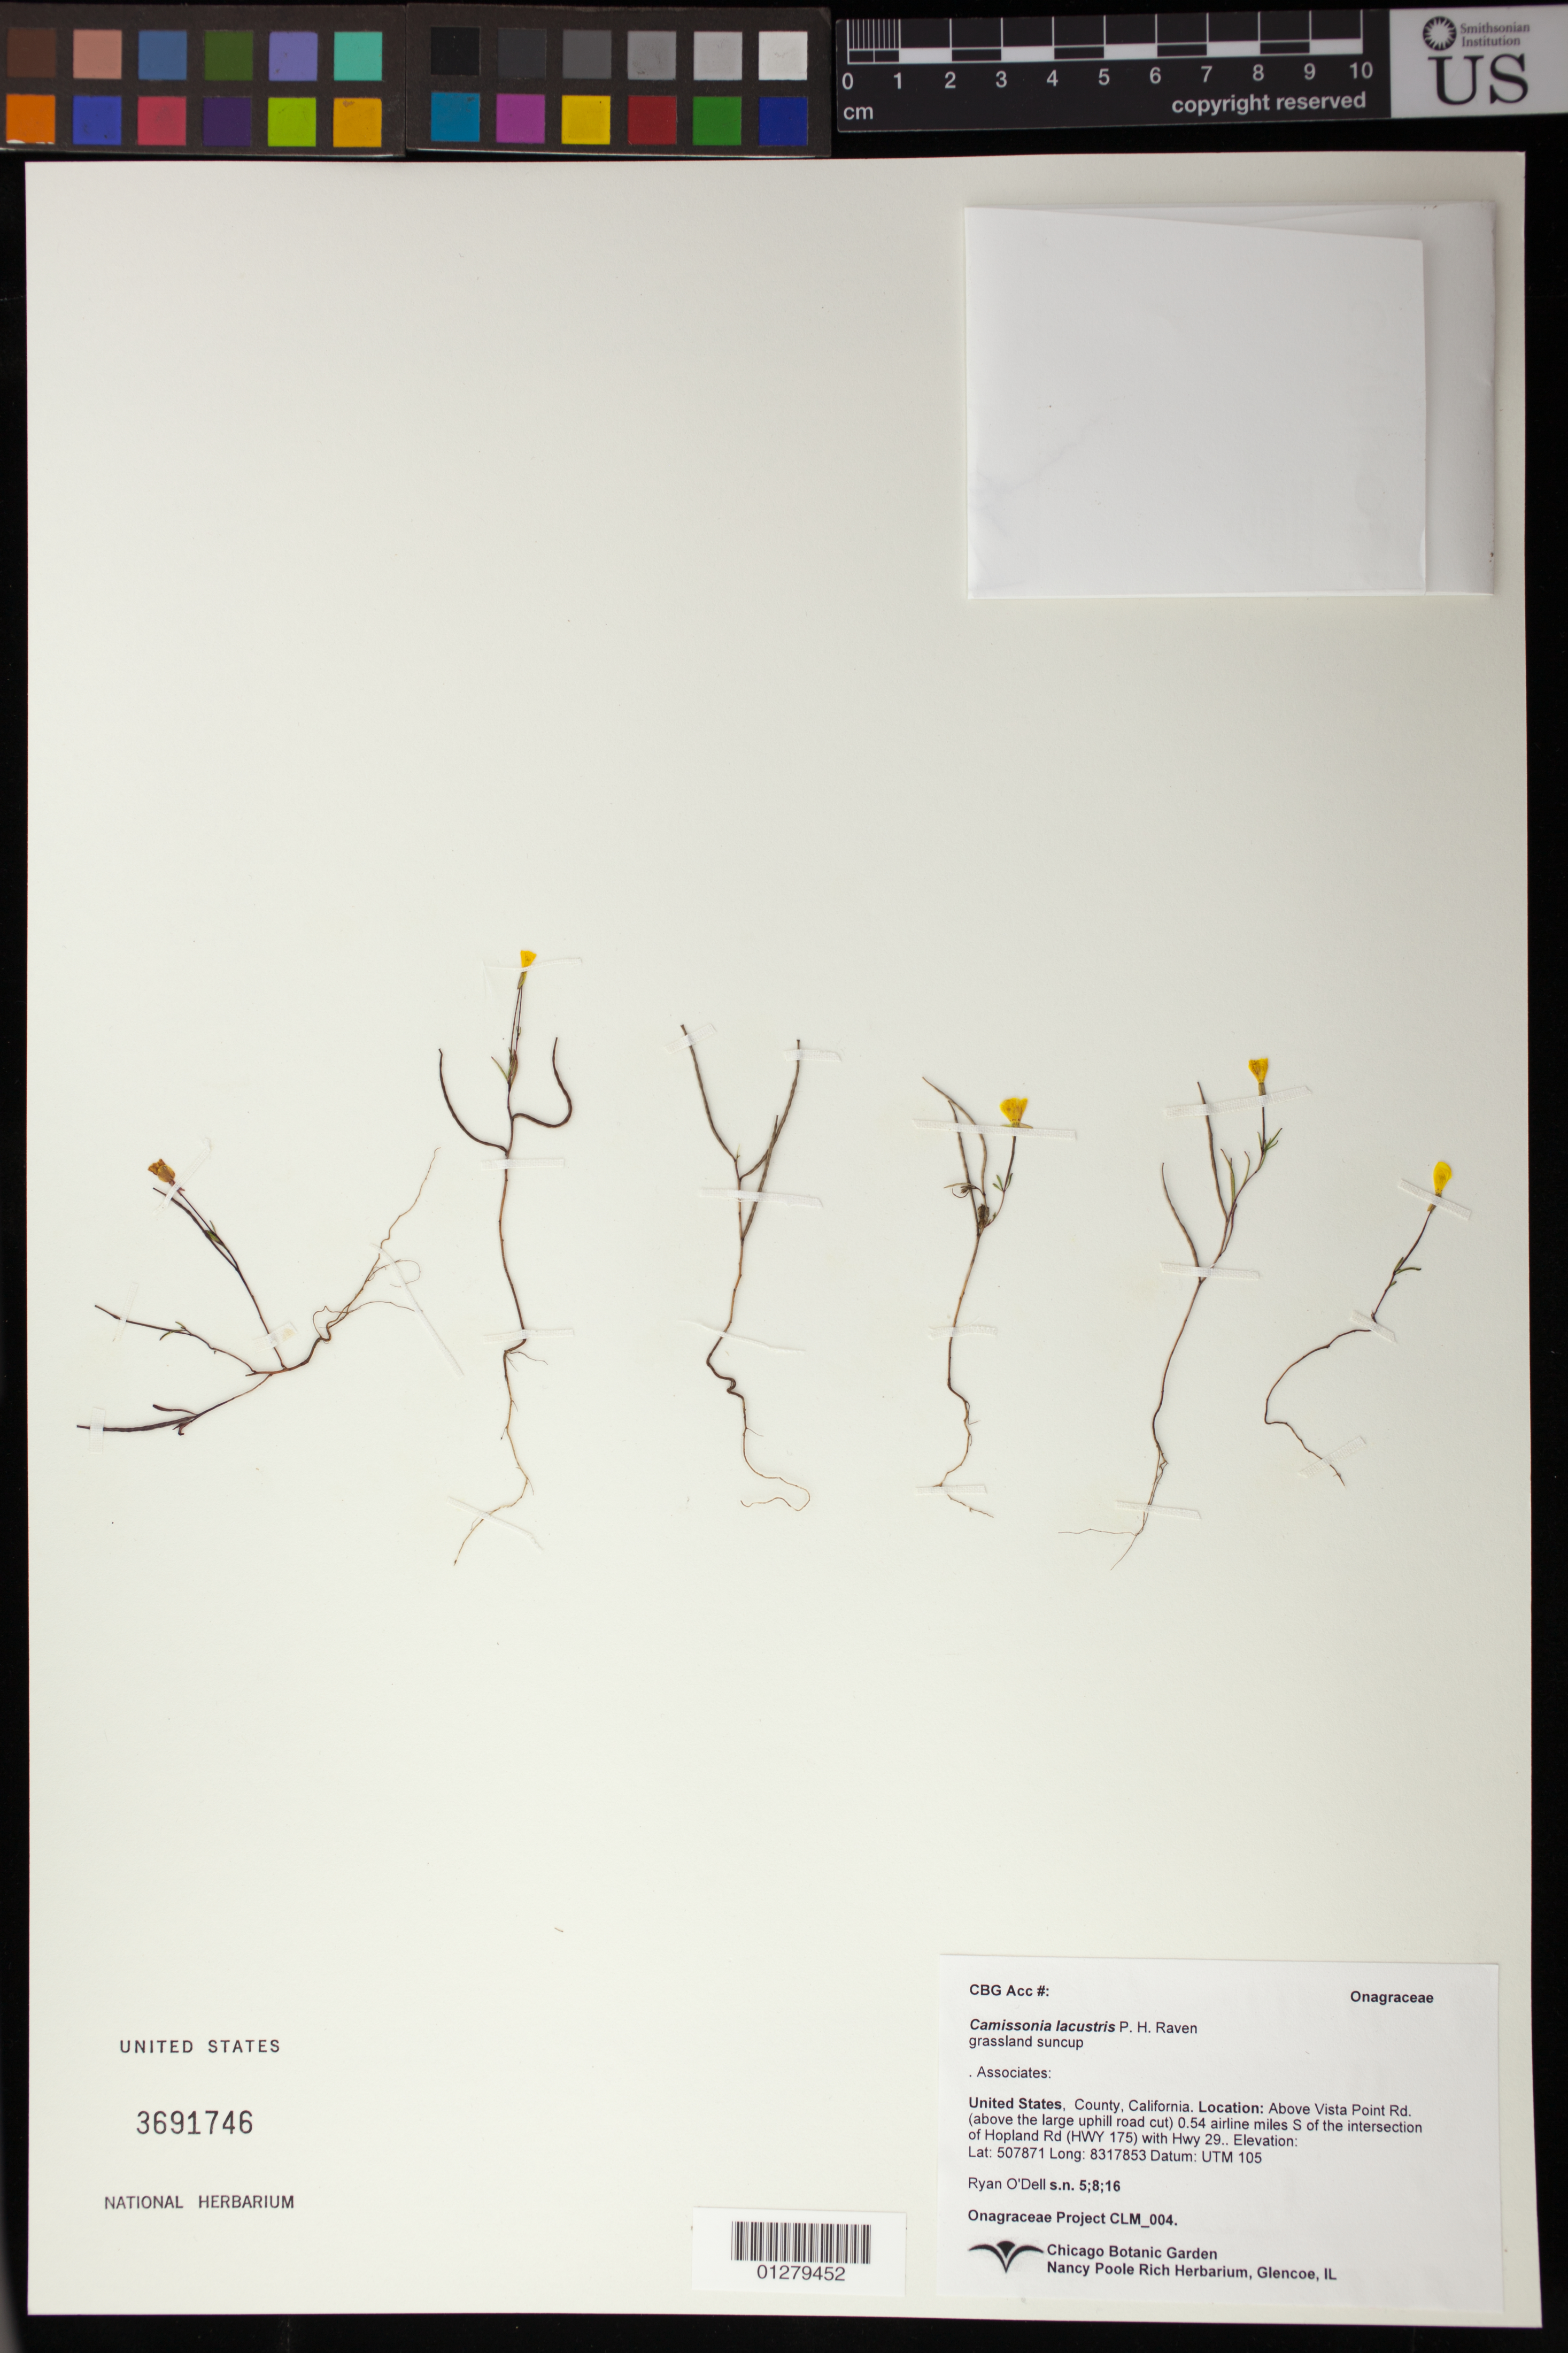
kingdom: Plantae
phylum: Tracheophyta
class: Magnoliopsida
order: Myrtales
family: Onagraceae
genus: Camissonia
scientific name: Camissonia lacustris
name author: P.H. Raven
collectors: R. O'Dell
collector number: CLM 004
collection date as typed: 5/8/16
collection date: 2016-05-08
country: United States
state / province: California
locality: Along Vista Point Road on uphill road cut, .54 air miles S of intersection of Hopland Rd (Hwy 175) and Hwy 29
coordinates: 0507871, 8317853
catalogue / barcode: US 3691746